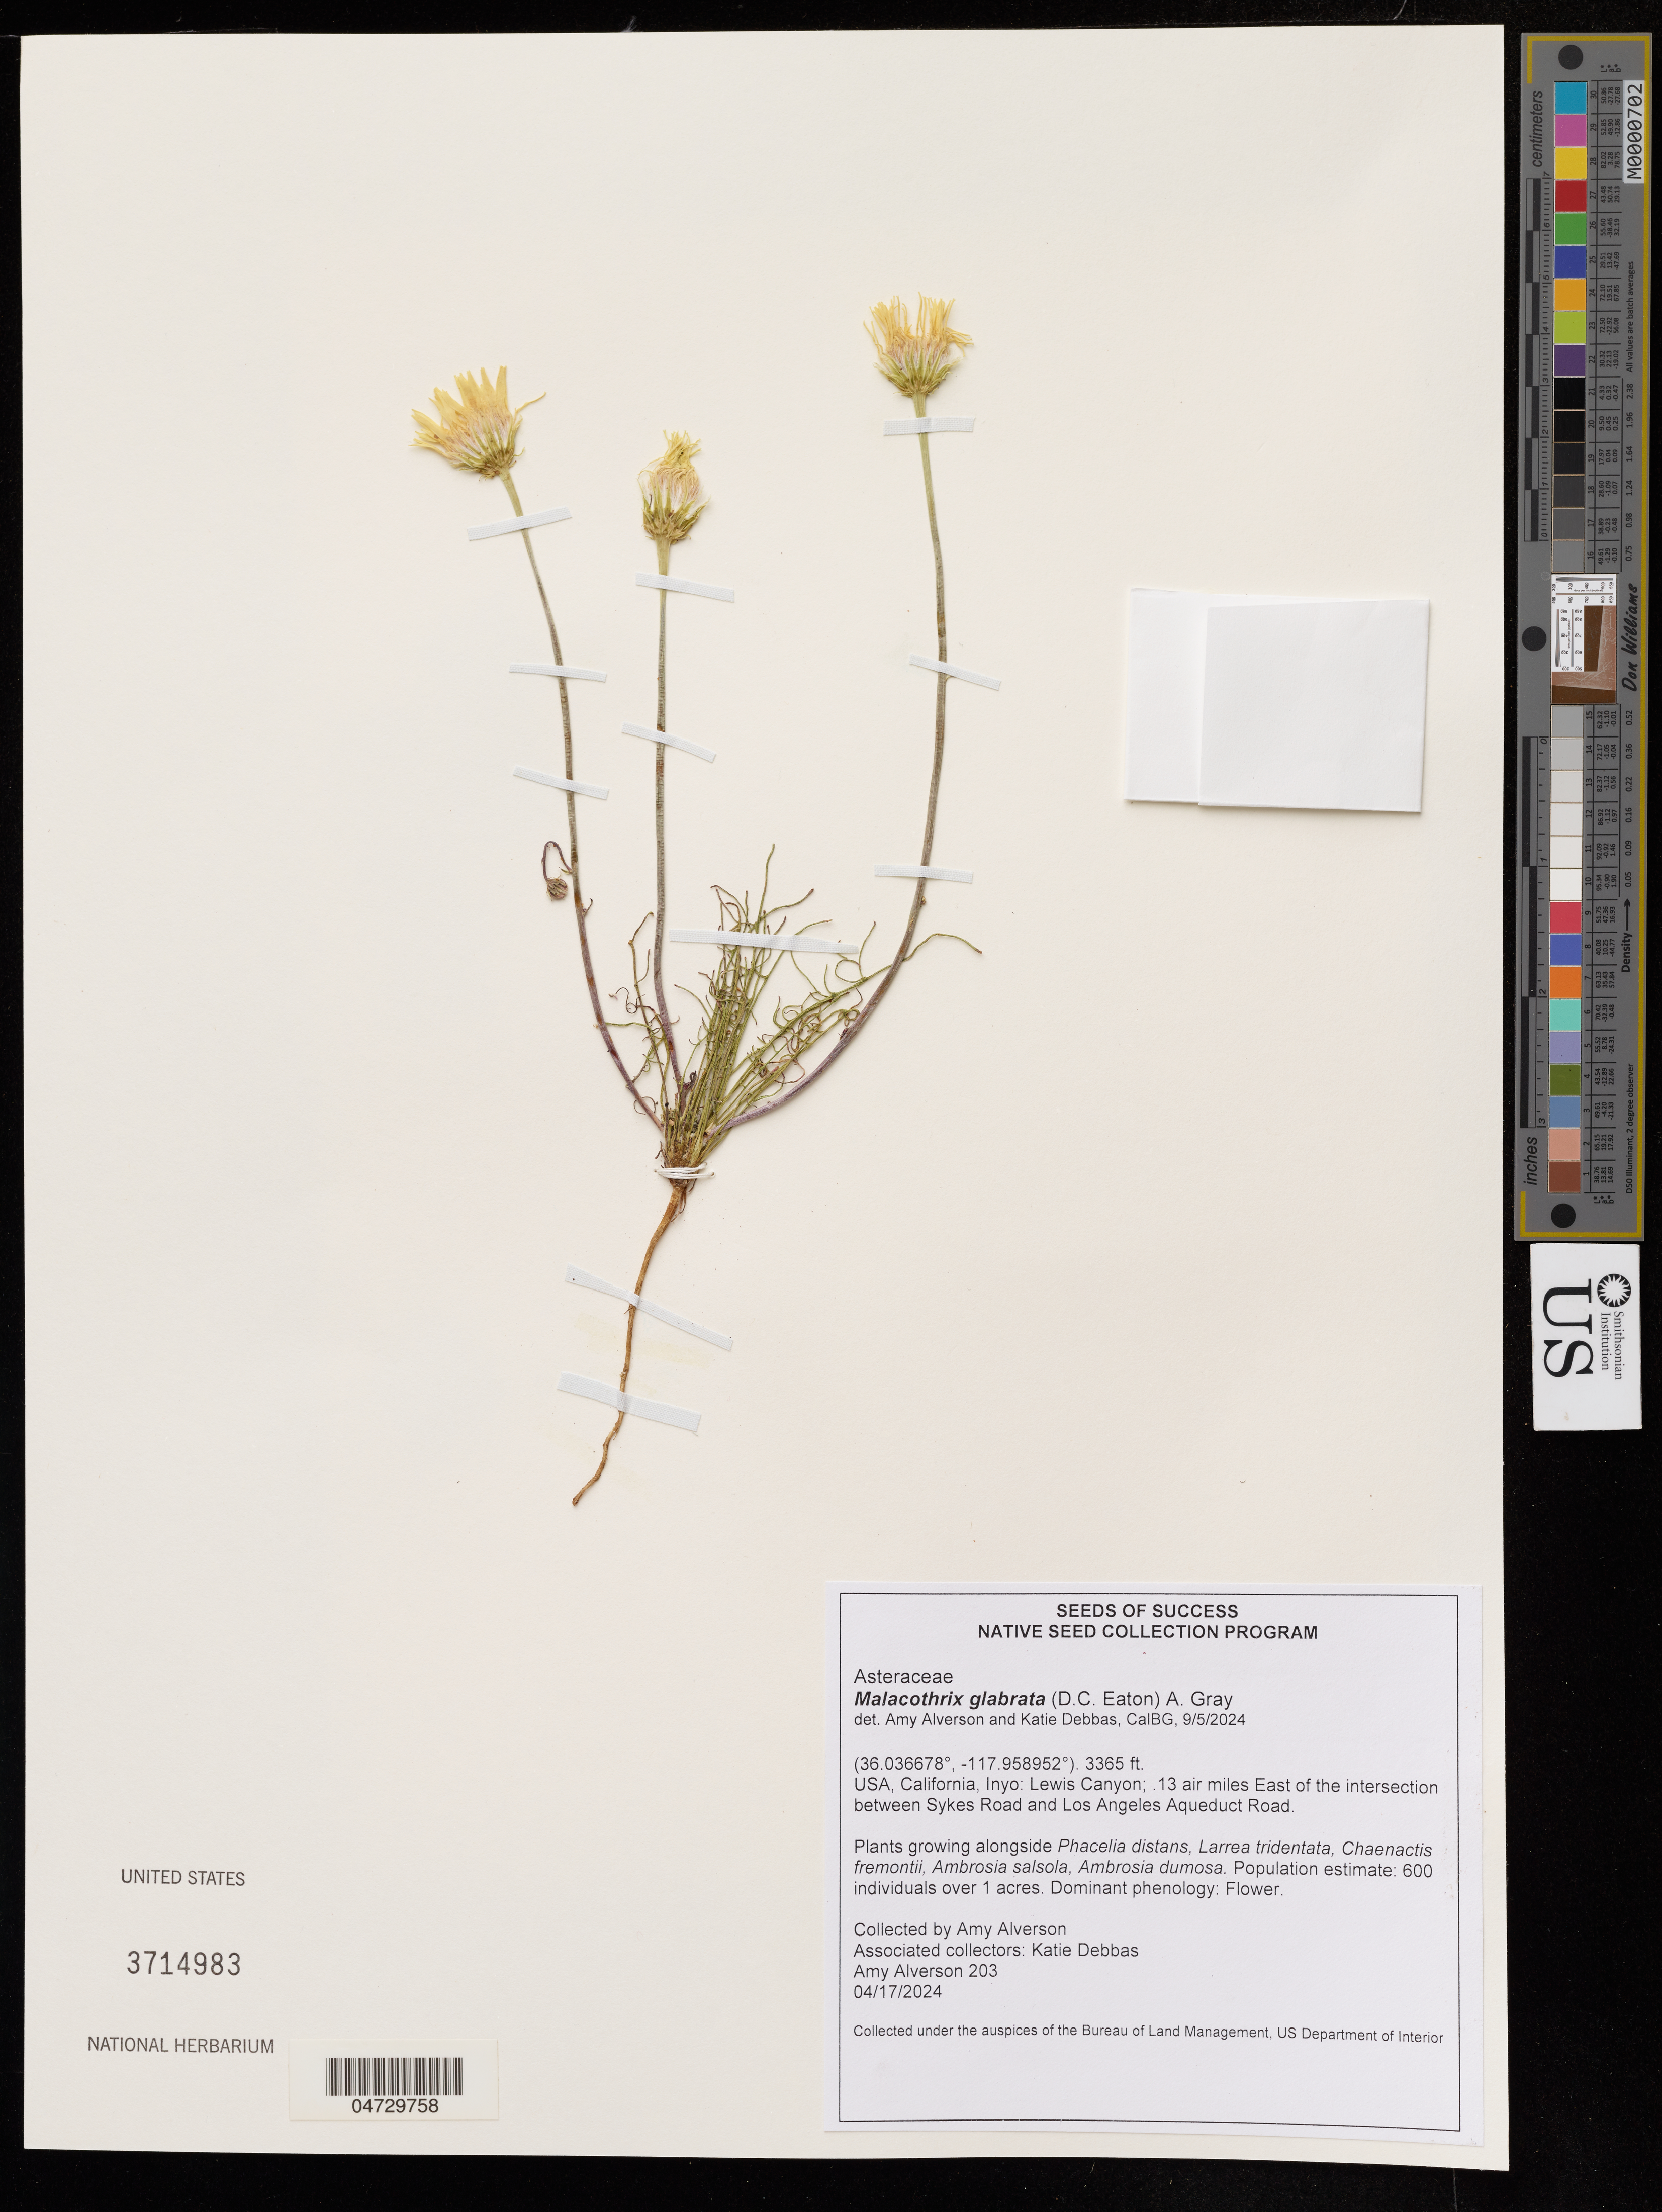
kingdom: Plantae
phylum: Tracheophyta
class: Magnoliopsida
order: Asterales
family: Asteraceae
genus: Malacothrix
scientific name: Malacothrix glabrata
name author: (A. Gray ex D.C. Eaton) A. Gray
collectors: A. Alverson & K. Debbas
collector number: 203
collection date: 2024-04-17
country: United States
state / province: California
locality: Inyo: Lewis Canyon; .13 air miles East of the intersection between Sykes Road and Los Angeles Aqueduct Road.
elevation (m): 1026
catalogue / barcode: US 3714983